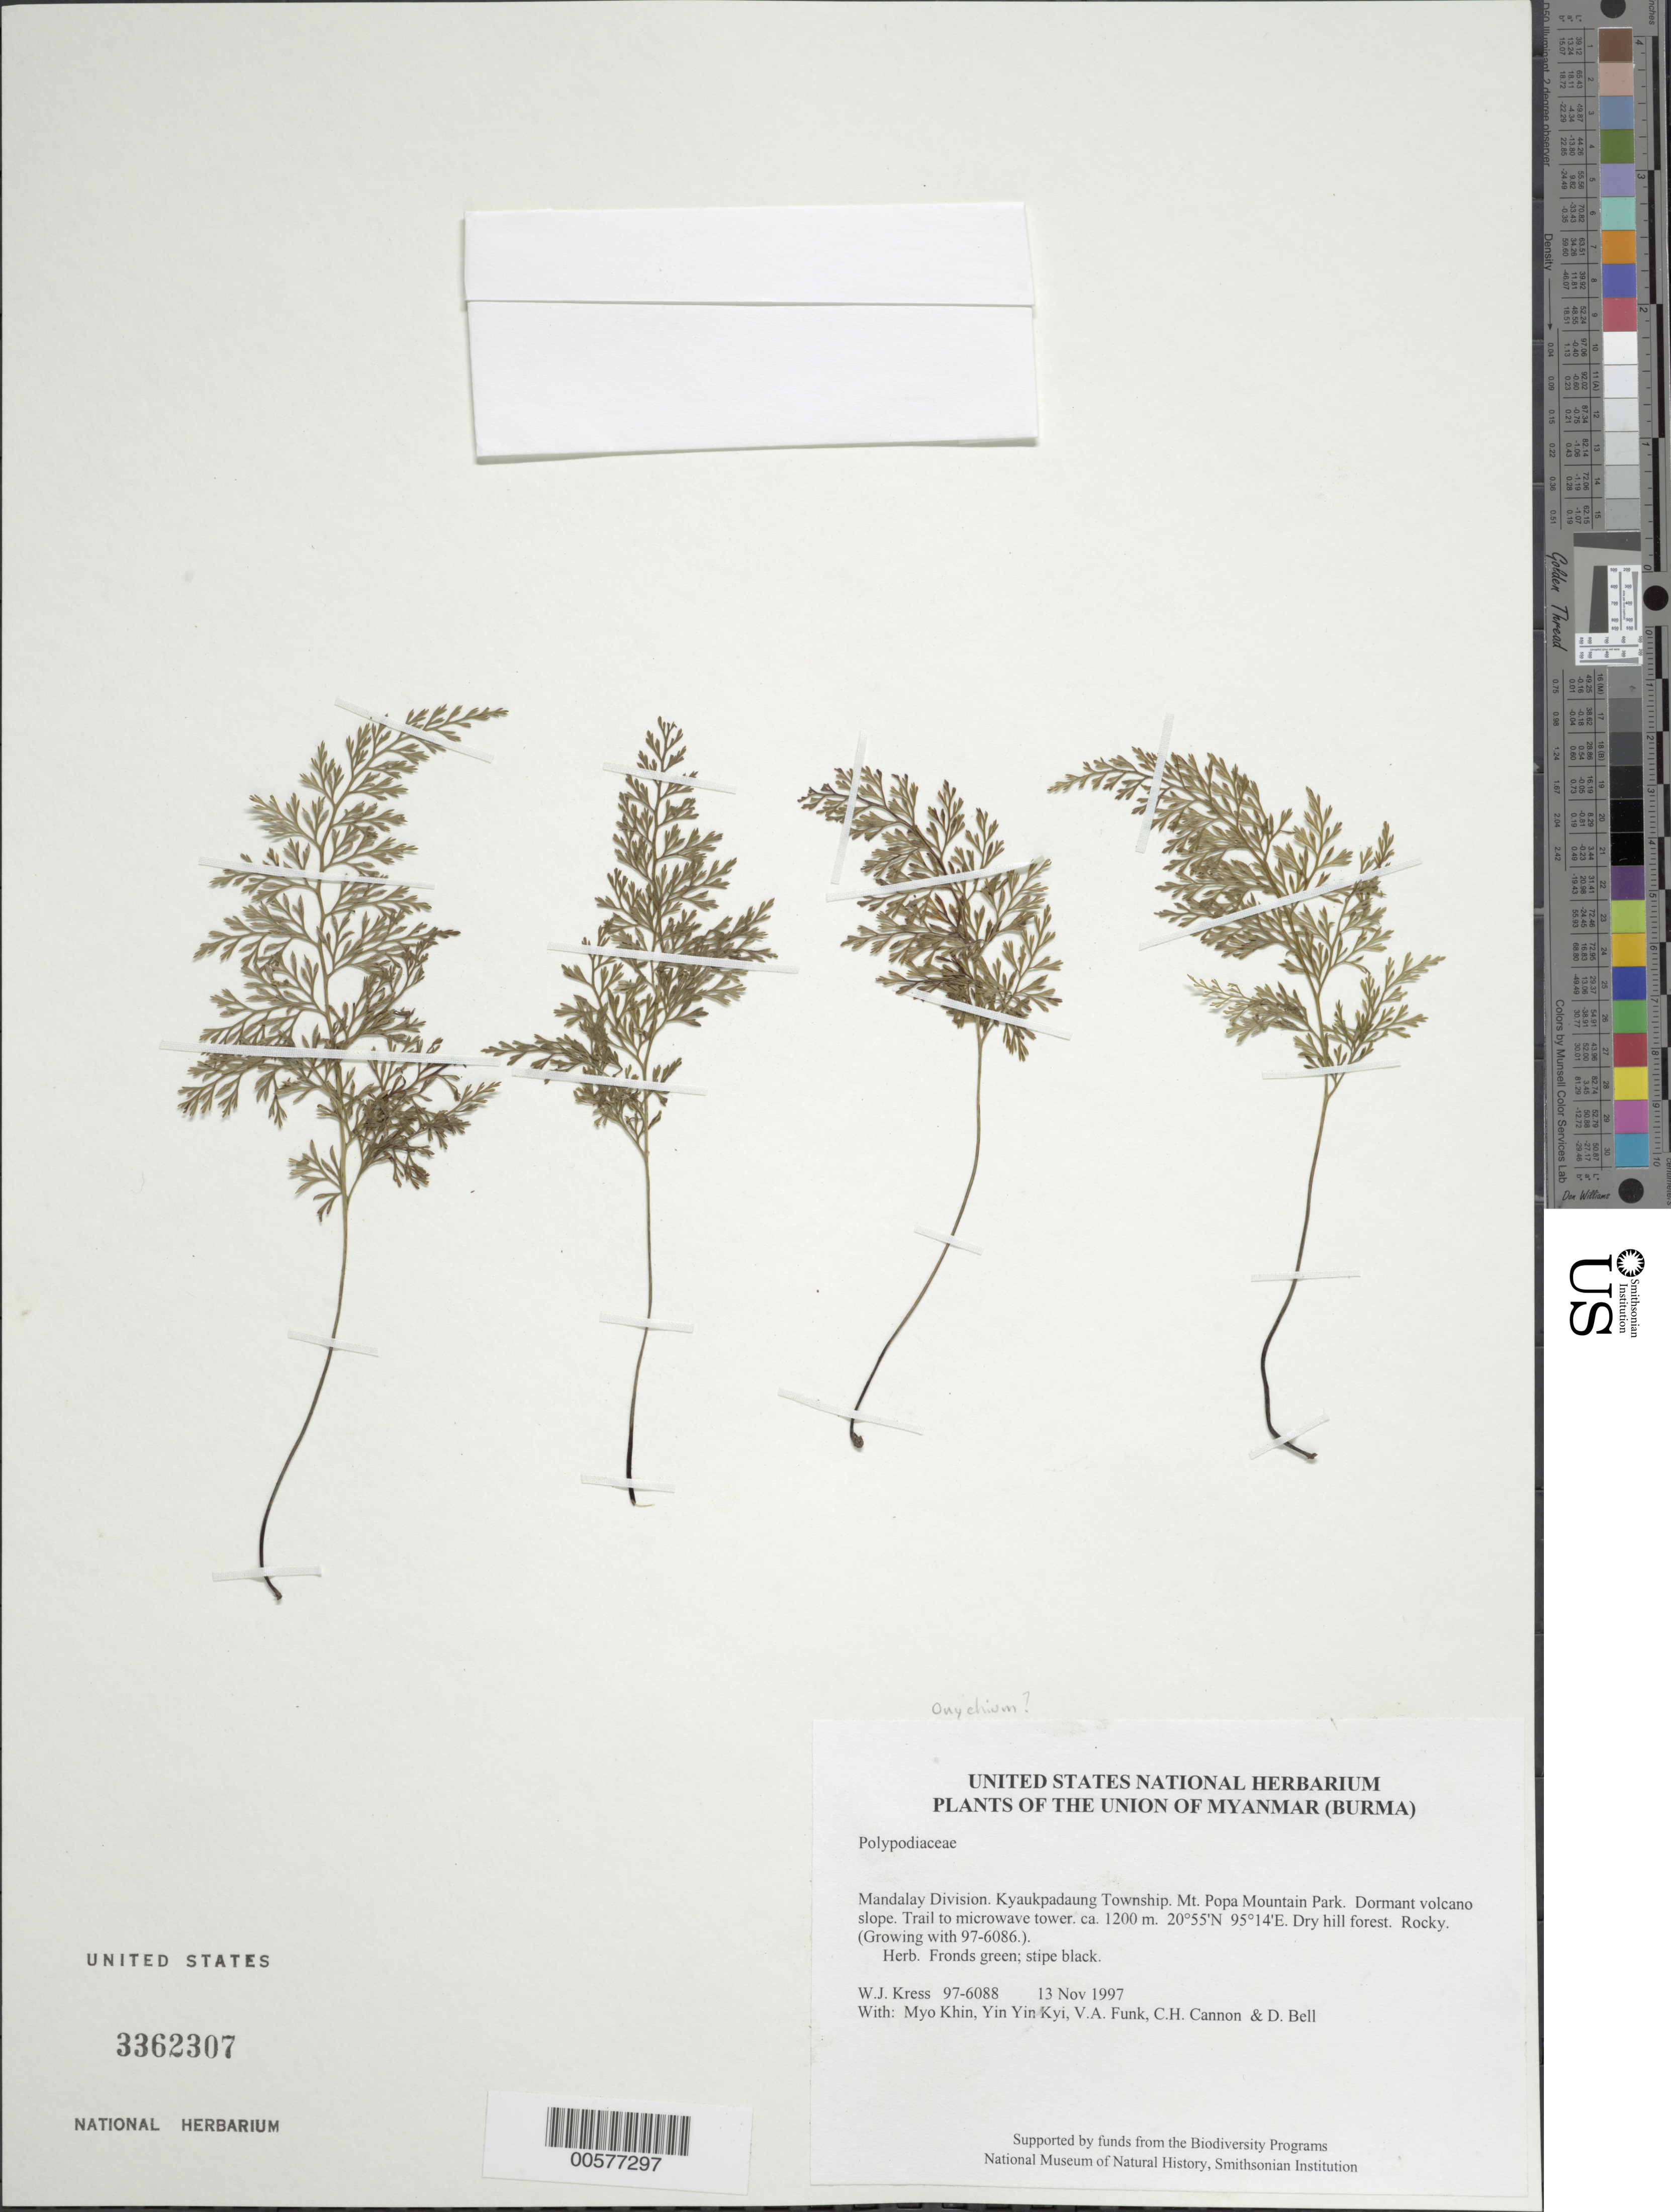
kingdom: Plantae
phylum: Tracheophyta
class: Polypodiopsida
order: Polypodiales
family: Pteridaceae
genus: Onychium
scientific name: Onychium sp.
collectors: W. J. Kress, Myo Khin, Yin Yin Kyi, V. Funk, C. H. Cannon & D. A. Bell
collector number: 97-6088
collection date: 1997-11-13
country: Myanmar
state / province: Mandalay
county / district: Kyaukpadaung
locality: Mt. Popa Mountain Park. Dormant volcano slope. Trail to microwave tower.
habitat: Dry hill forest. Rocky. (Growing with 97-6086.)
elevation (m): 1200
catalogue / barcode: US 3362307